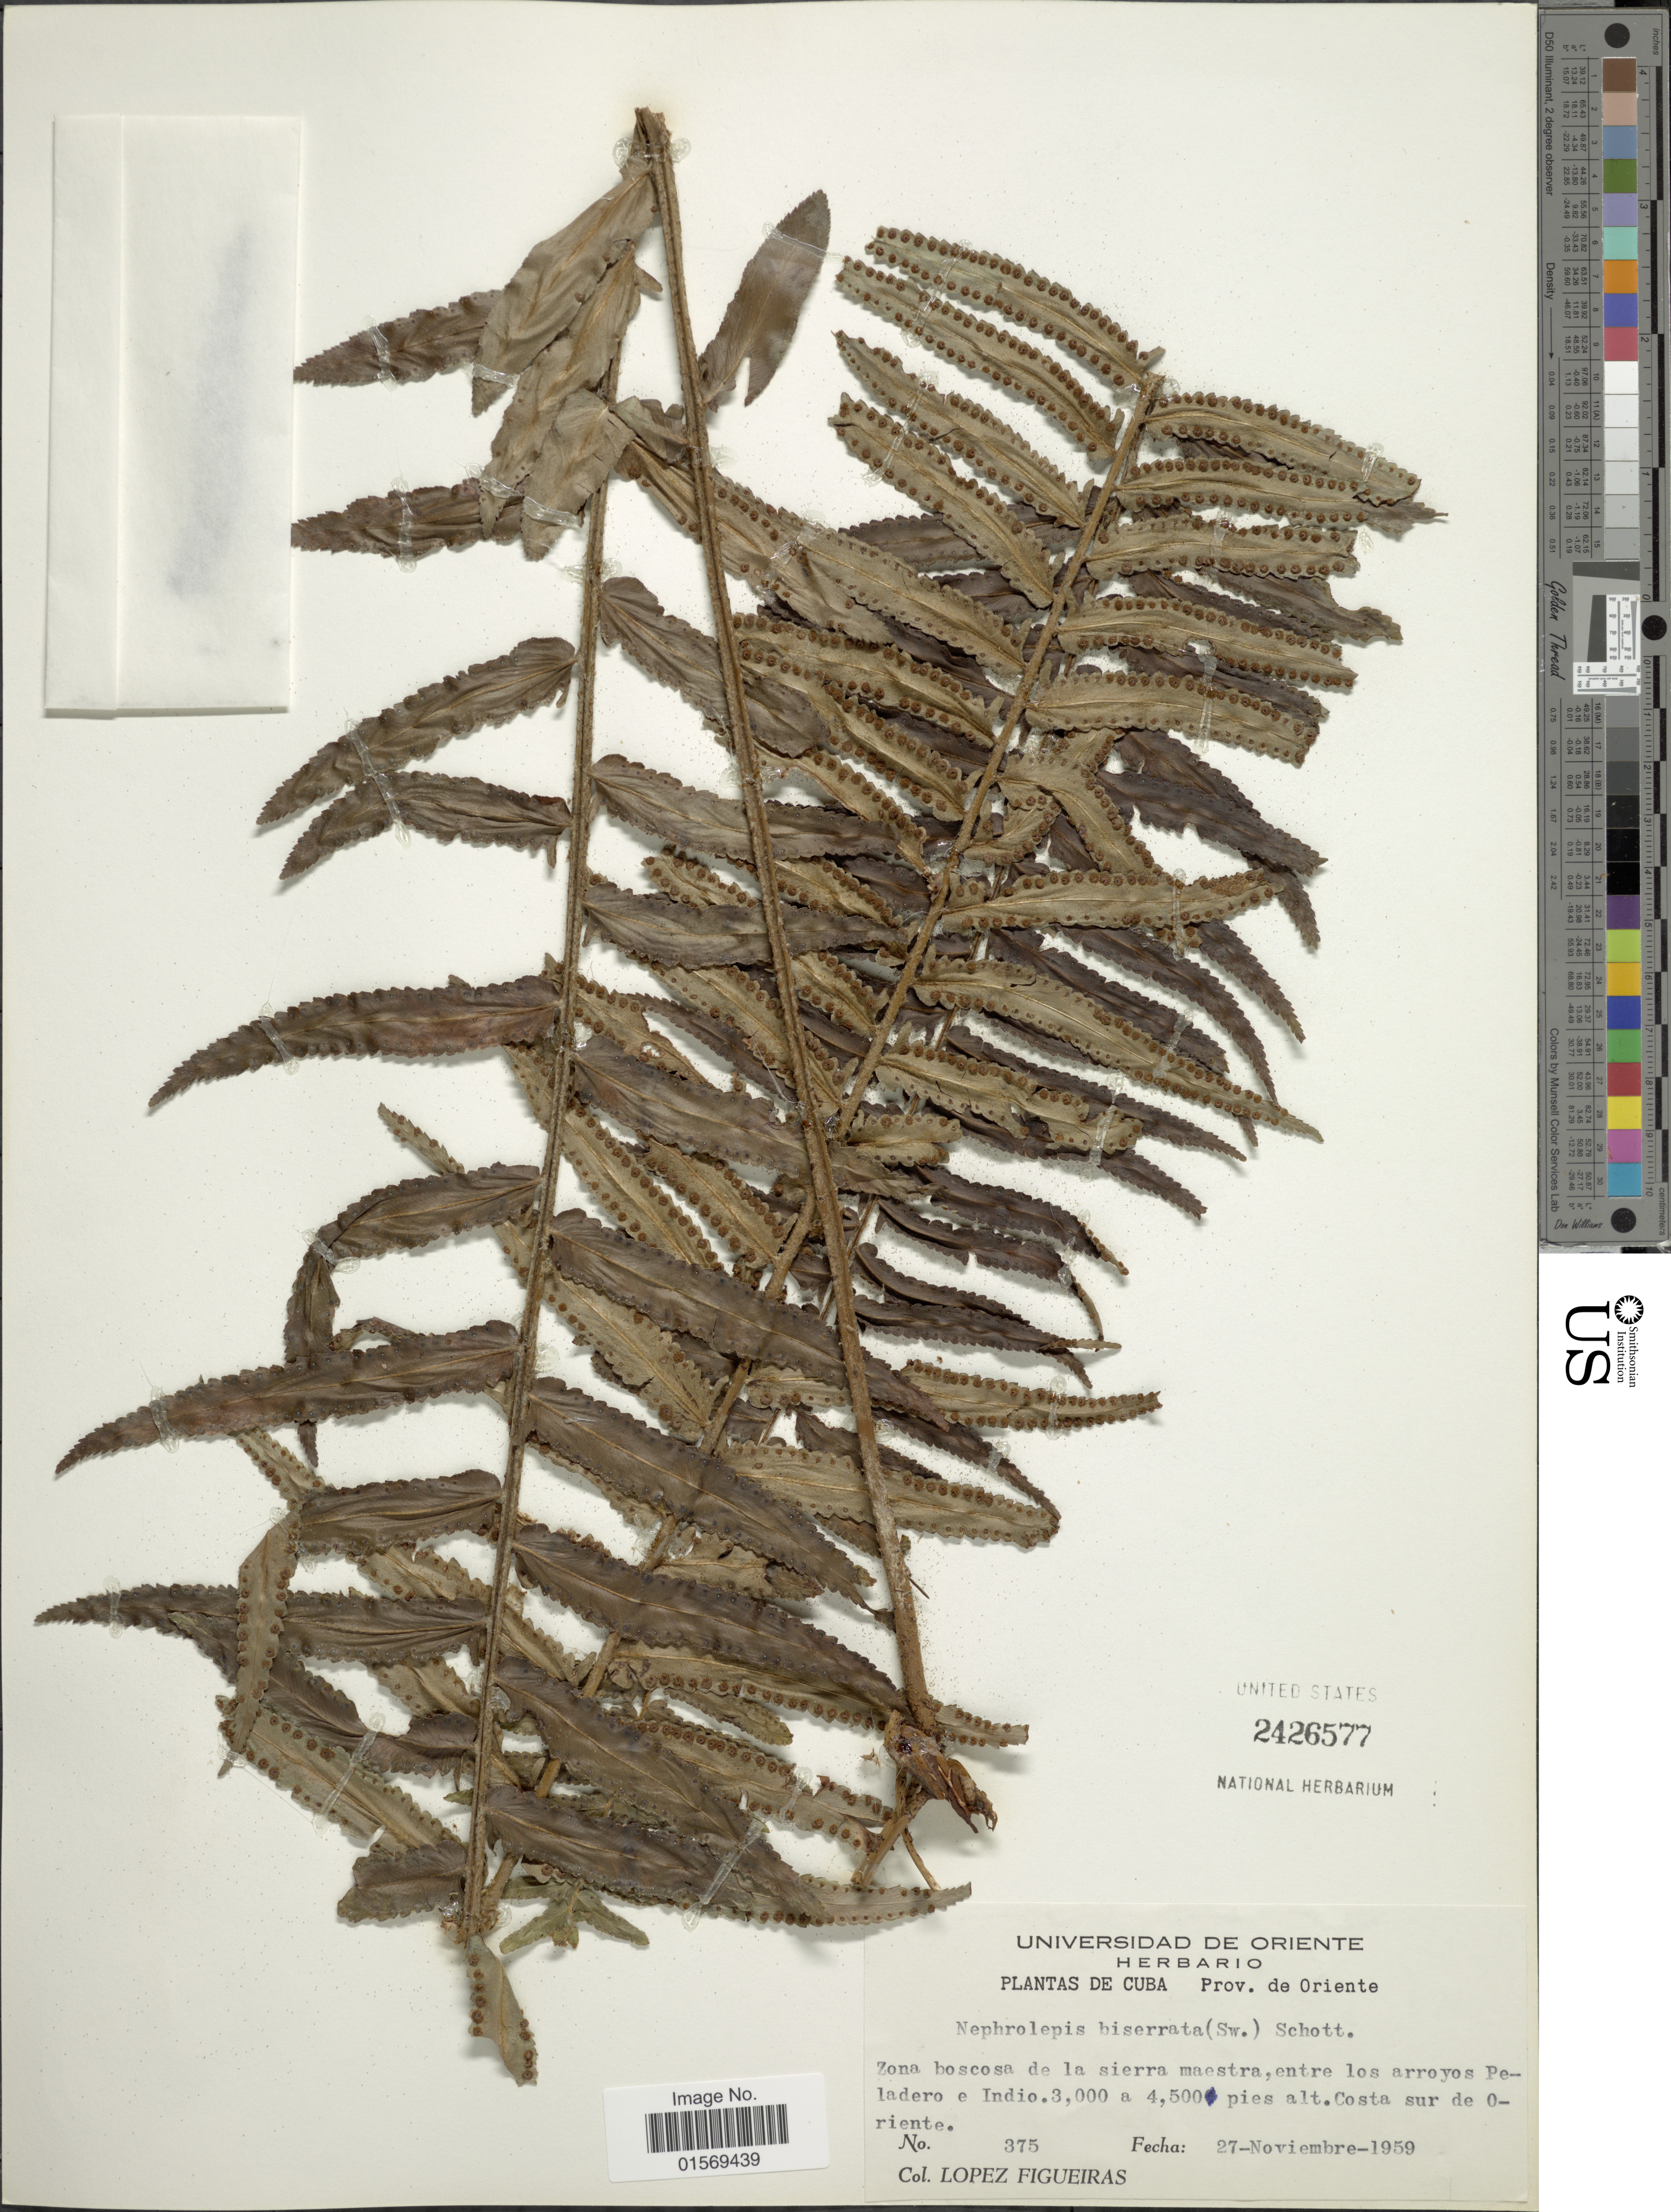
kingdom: Plantae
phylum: Tracheophyta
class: Polypodiopsida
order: Polypodiales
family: Nephrolepidaceae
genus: Nephrolepis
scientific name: Nephrolepis multiflora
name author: (Roxb.) F.M. Jarrett ex C.V. Morton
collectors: M. López Figueiras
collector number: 375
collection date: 1959-11-27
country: Cuba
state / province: Oriente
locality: De Cuba, Prov. de Oriente, Zona boscoca de la sierra maestra, entre los arroyos Peladero e Indio. Costa sur de Oriente.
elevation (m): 914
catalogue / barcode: US 2426577